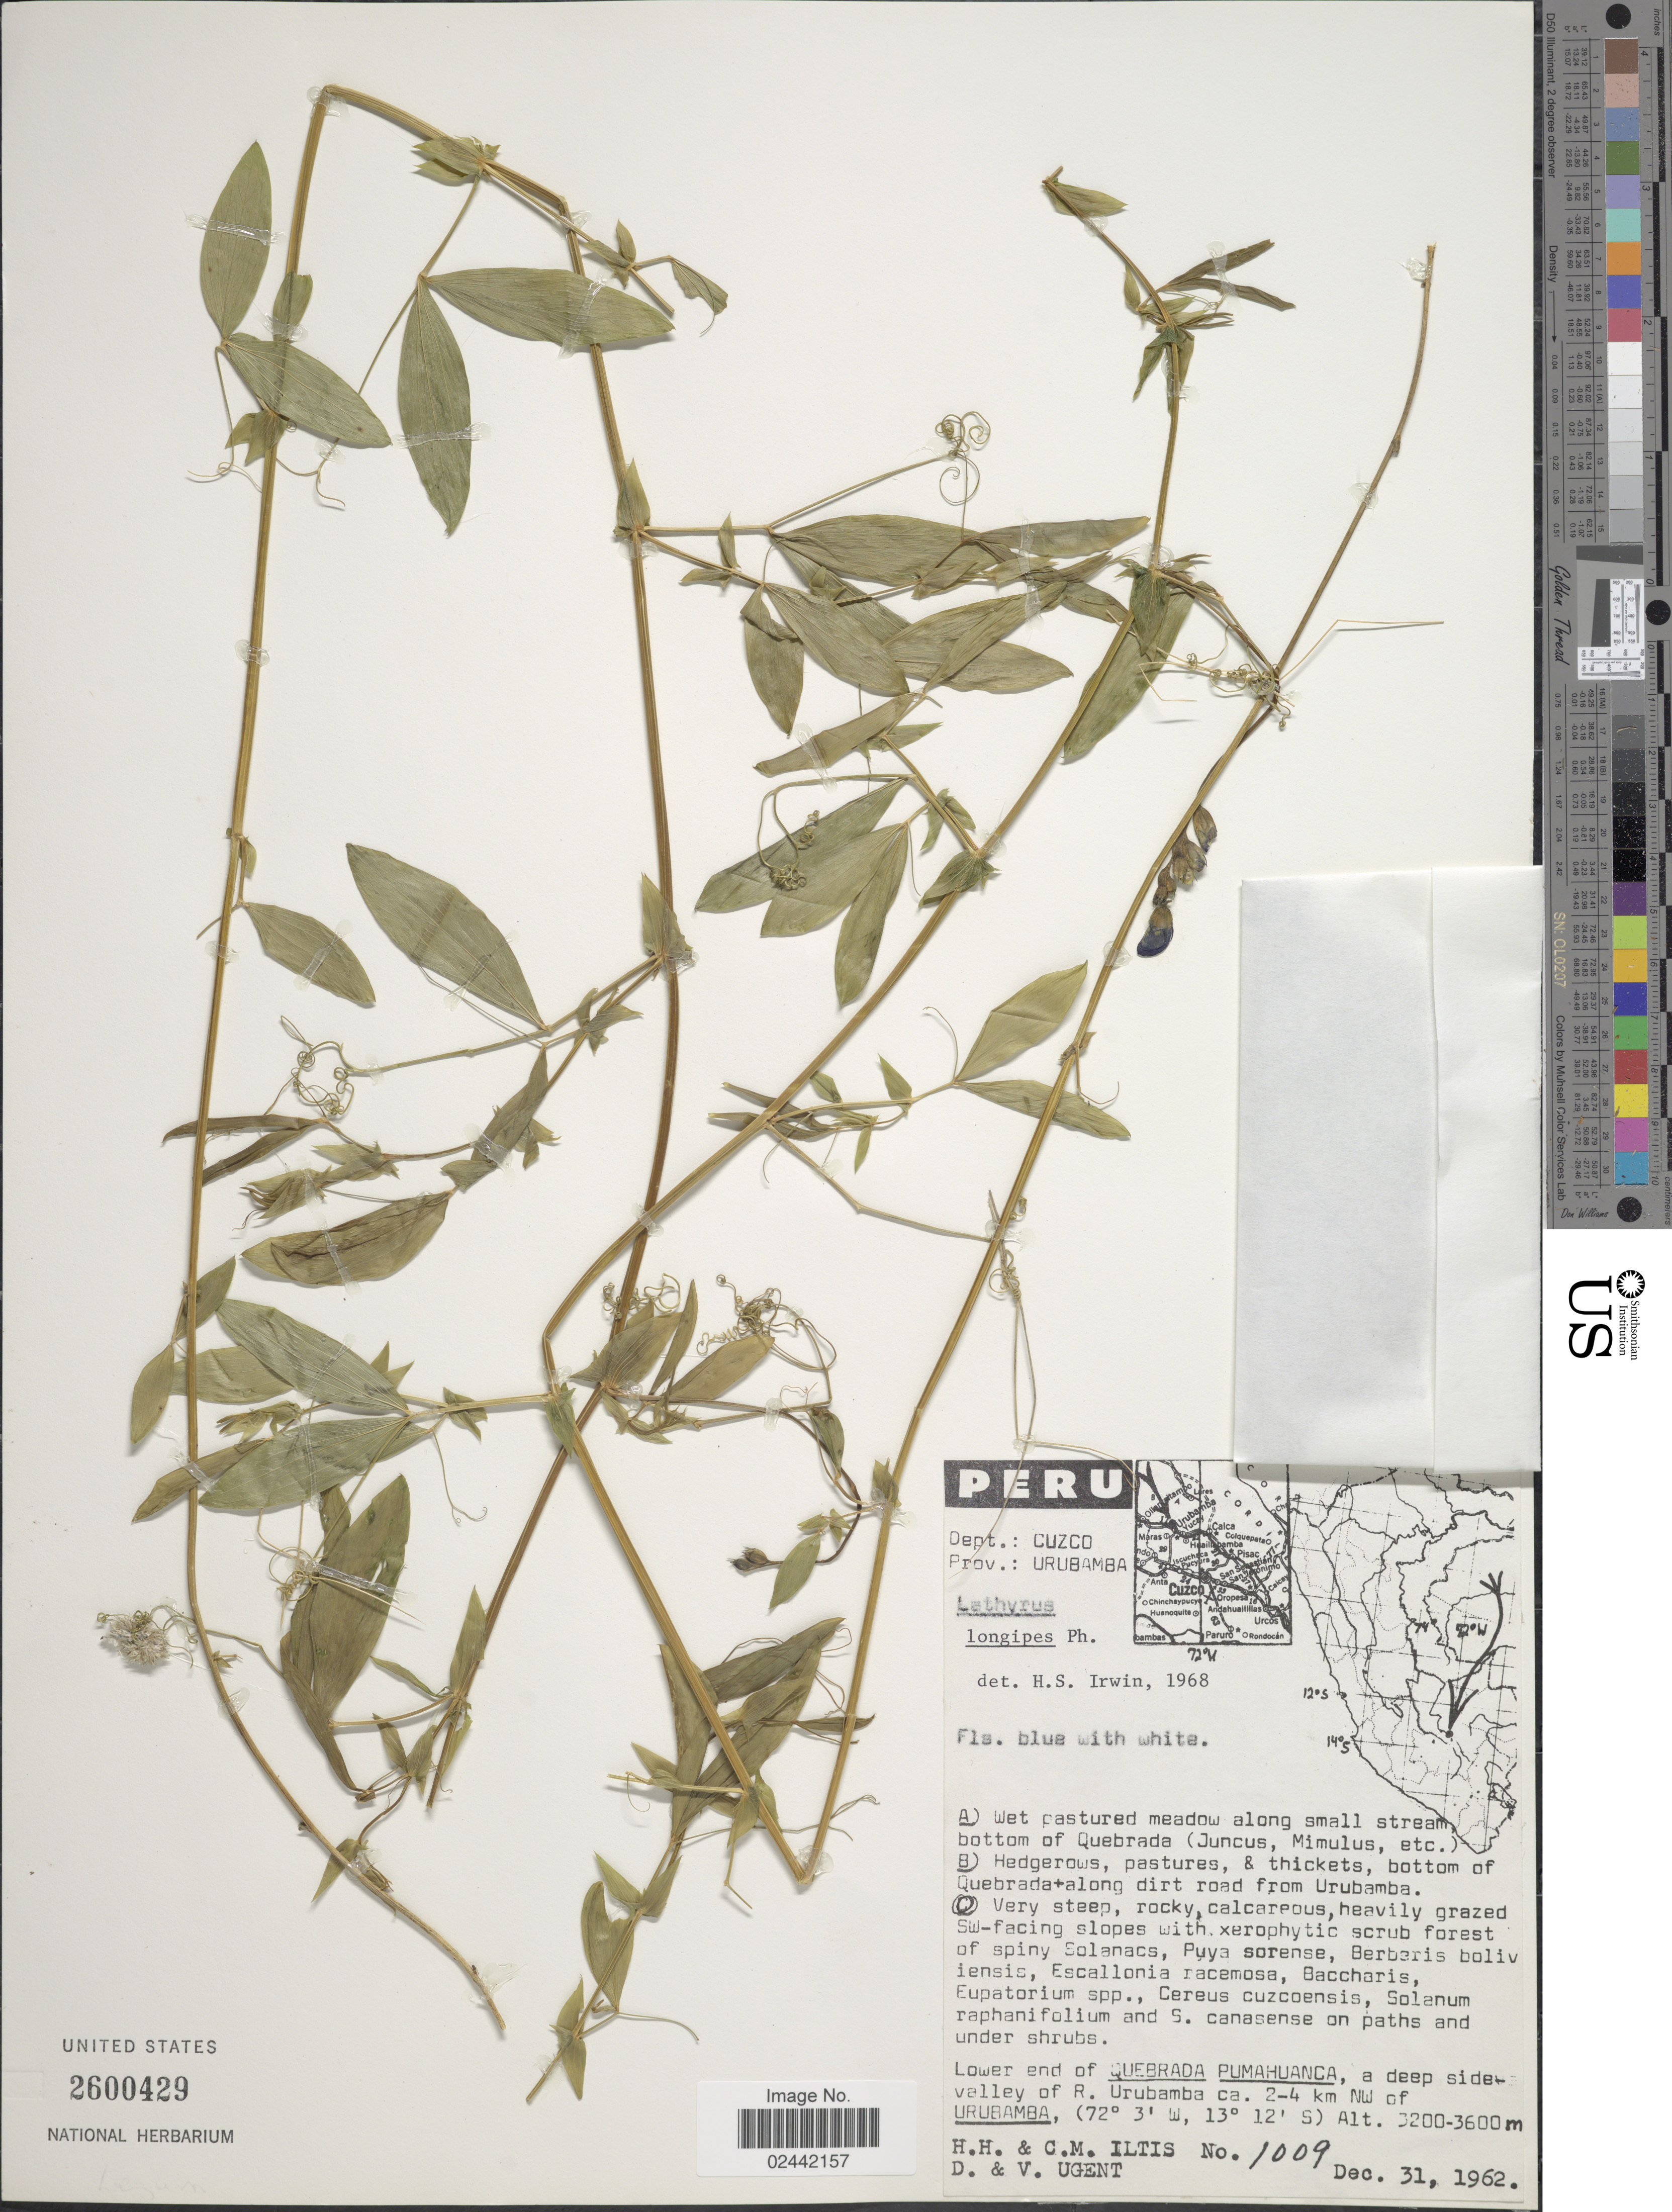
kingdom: Plantae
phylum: Tracheophyta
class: Magnoliopsida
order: Fabales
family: Fabaceae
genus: Lathyrus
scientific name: Lathyrus longipes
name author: Phil.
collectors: H. H. Iltis, C. M Iltis, D. Ugent & V. Ugent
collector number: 1009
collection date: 1962-12-31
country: Peru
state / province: Cusco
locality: Prov. Urubamba. Lower end of Quebrada Pumahuanca, a deep side-valley of R. Urubamba ca. 2-4 km NW of Urubamba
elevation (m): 3200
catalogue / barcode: US 2600429